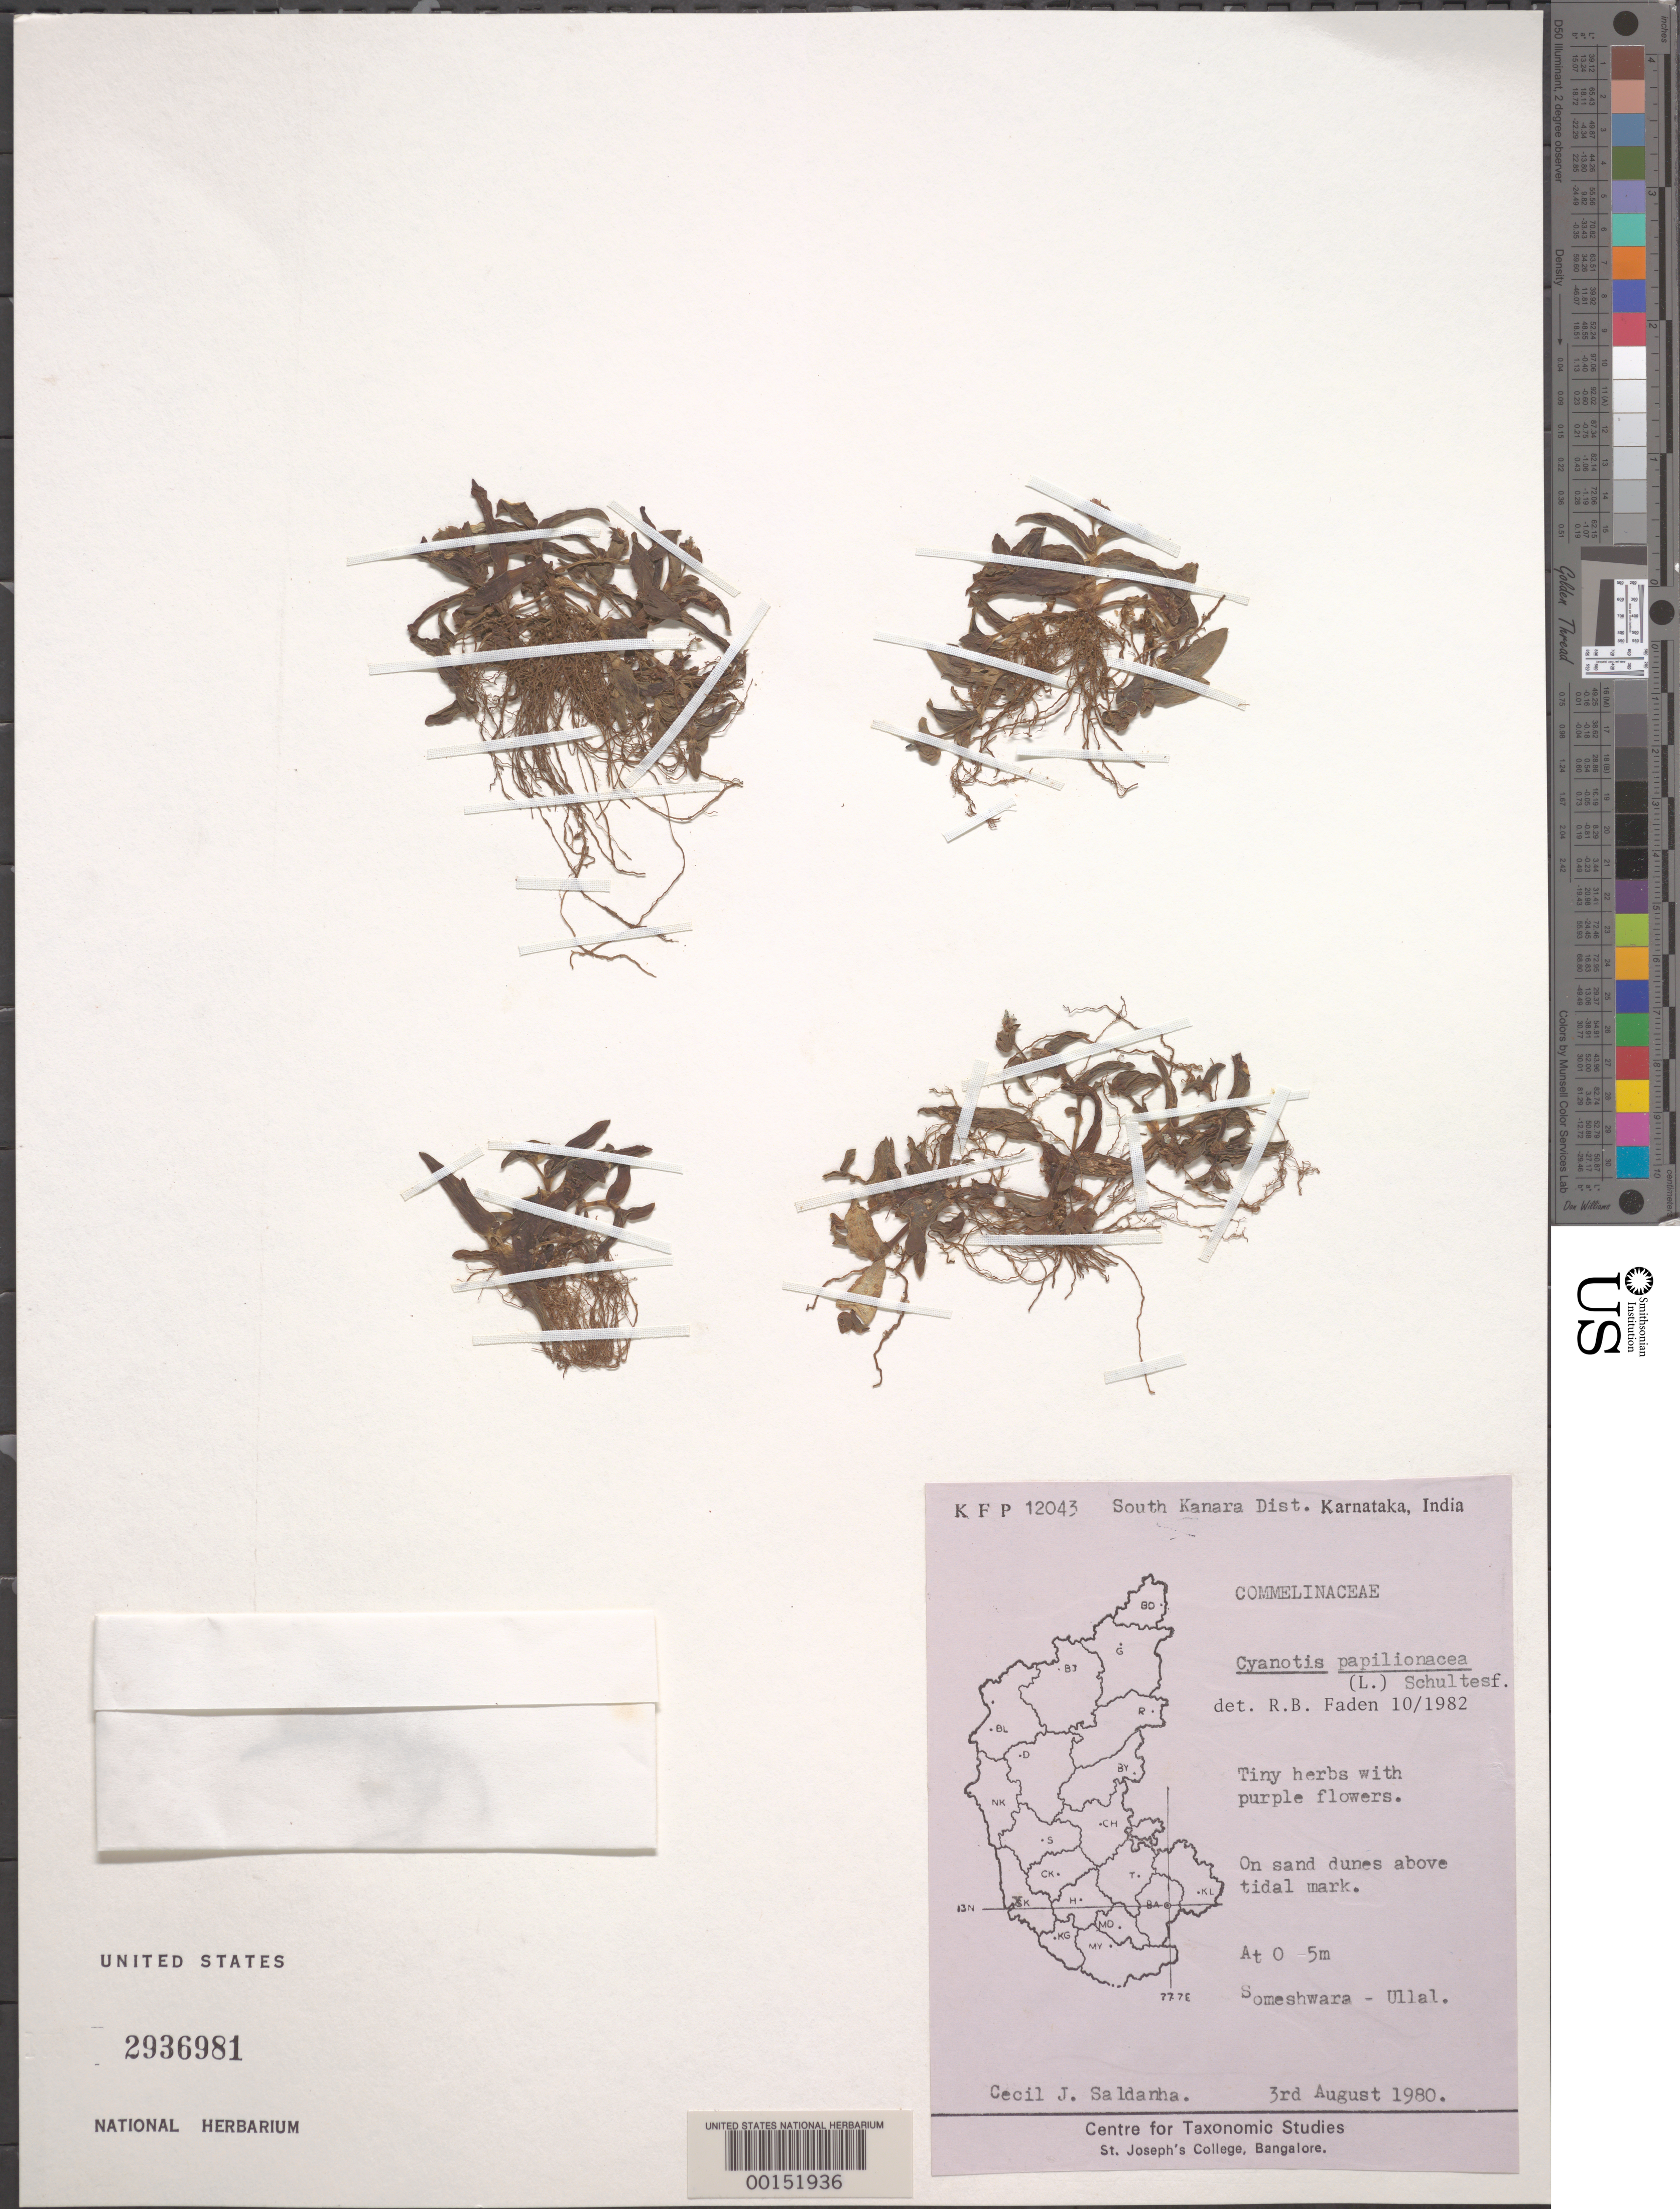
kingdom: Plantae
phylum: Tracheophyta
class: Liliopsida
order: Commelinales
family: Commelinaceae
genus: Cyanotis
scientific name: Cyanotis papilionacea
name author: (Burm. f.) Schult. & Schult. f.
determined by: Faden, Robert B., (US), Smithsonian Institution - National Museum of Natural History (UNITED STATES)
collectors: C. J. Saldanha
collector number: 12043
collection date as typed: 03 Aug 1980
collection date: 1980-08-03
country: India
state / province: Karnataka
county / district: Dakshina Kannada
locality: South kanara district, someshware, ullal, mysore state. [mysore state = karnataka; south kanara = dakshina kannada.]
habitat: Sand dunes above tidal mark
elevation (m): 1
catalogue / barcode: US 2936981